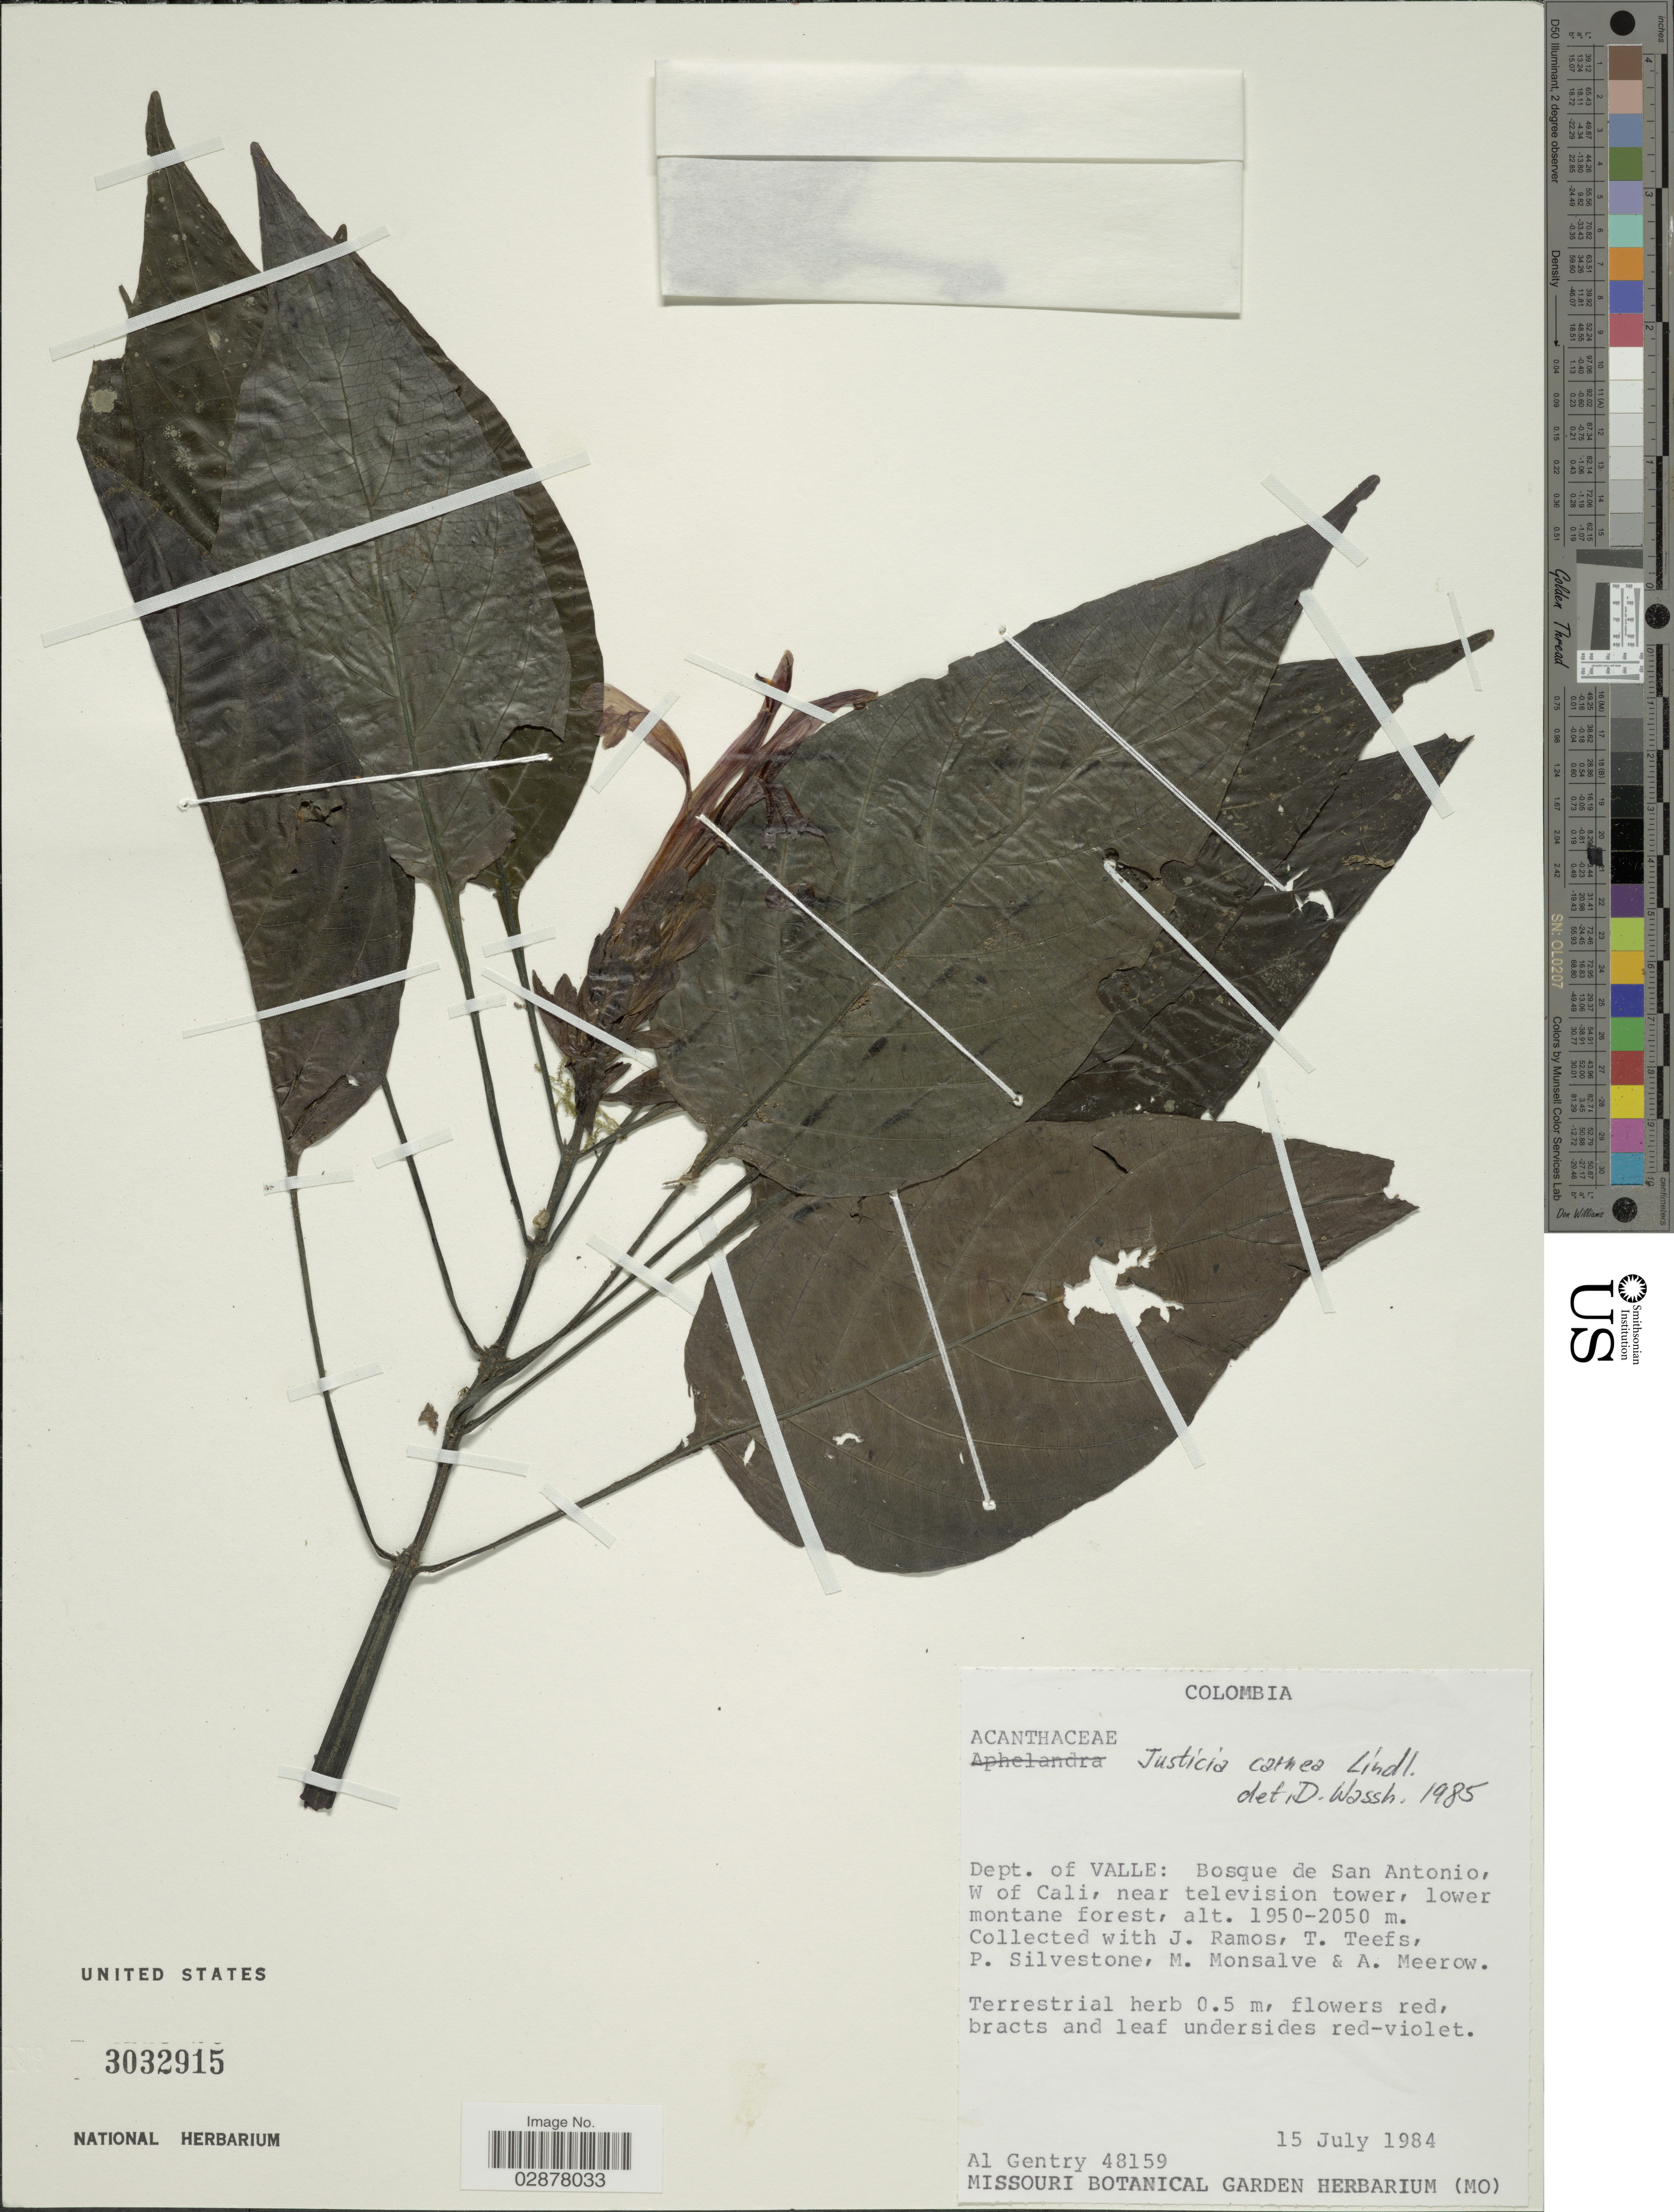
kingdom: Plantae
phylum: Tracheophyta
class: Magnoliopsida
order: Lamiales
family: Acanthaceae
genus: Justicia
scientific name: Justicia carnea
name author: Lindl.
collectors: A. H. Gentry, J. Ramos, T. Teefs, P. Silverstone & et al.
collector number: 48159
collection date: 1984-07-15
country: Colombia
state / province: Valle del Cauca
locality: Dept. of Valle, Bosque de San Antonio, W of Cali, near television tower.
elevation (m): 1950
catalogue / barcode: US 3032915